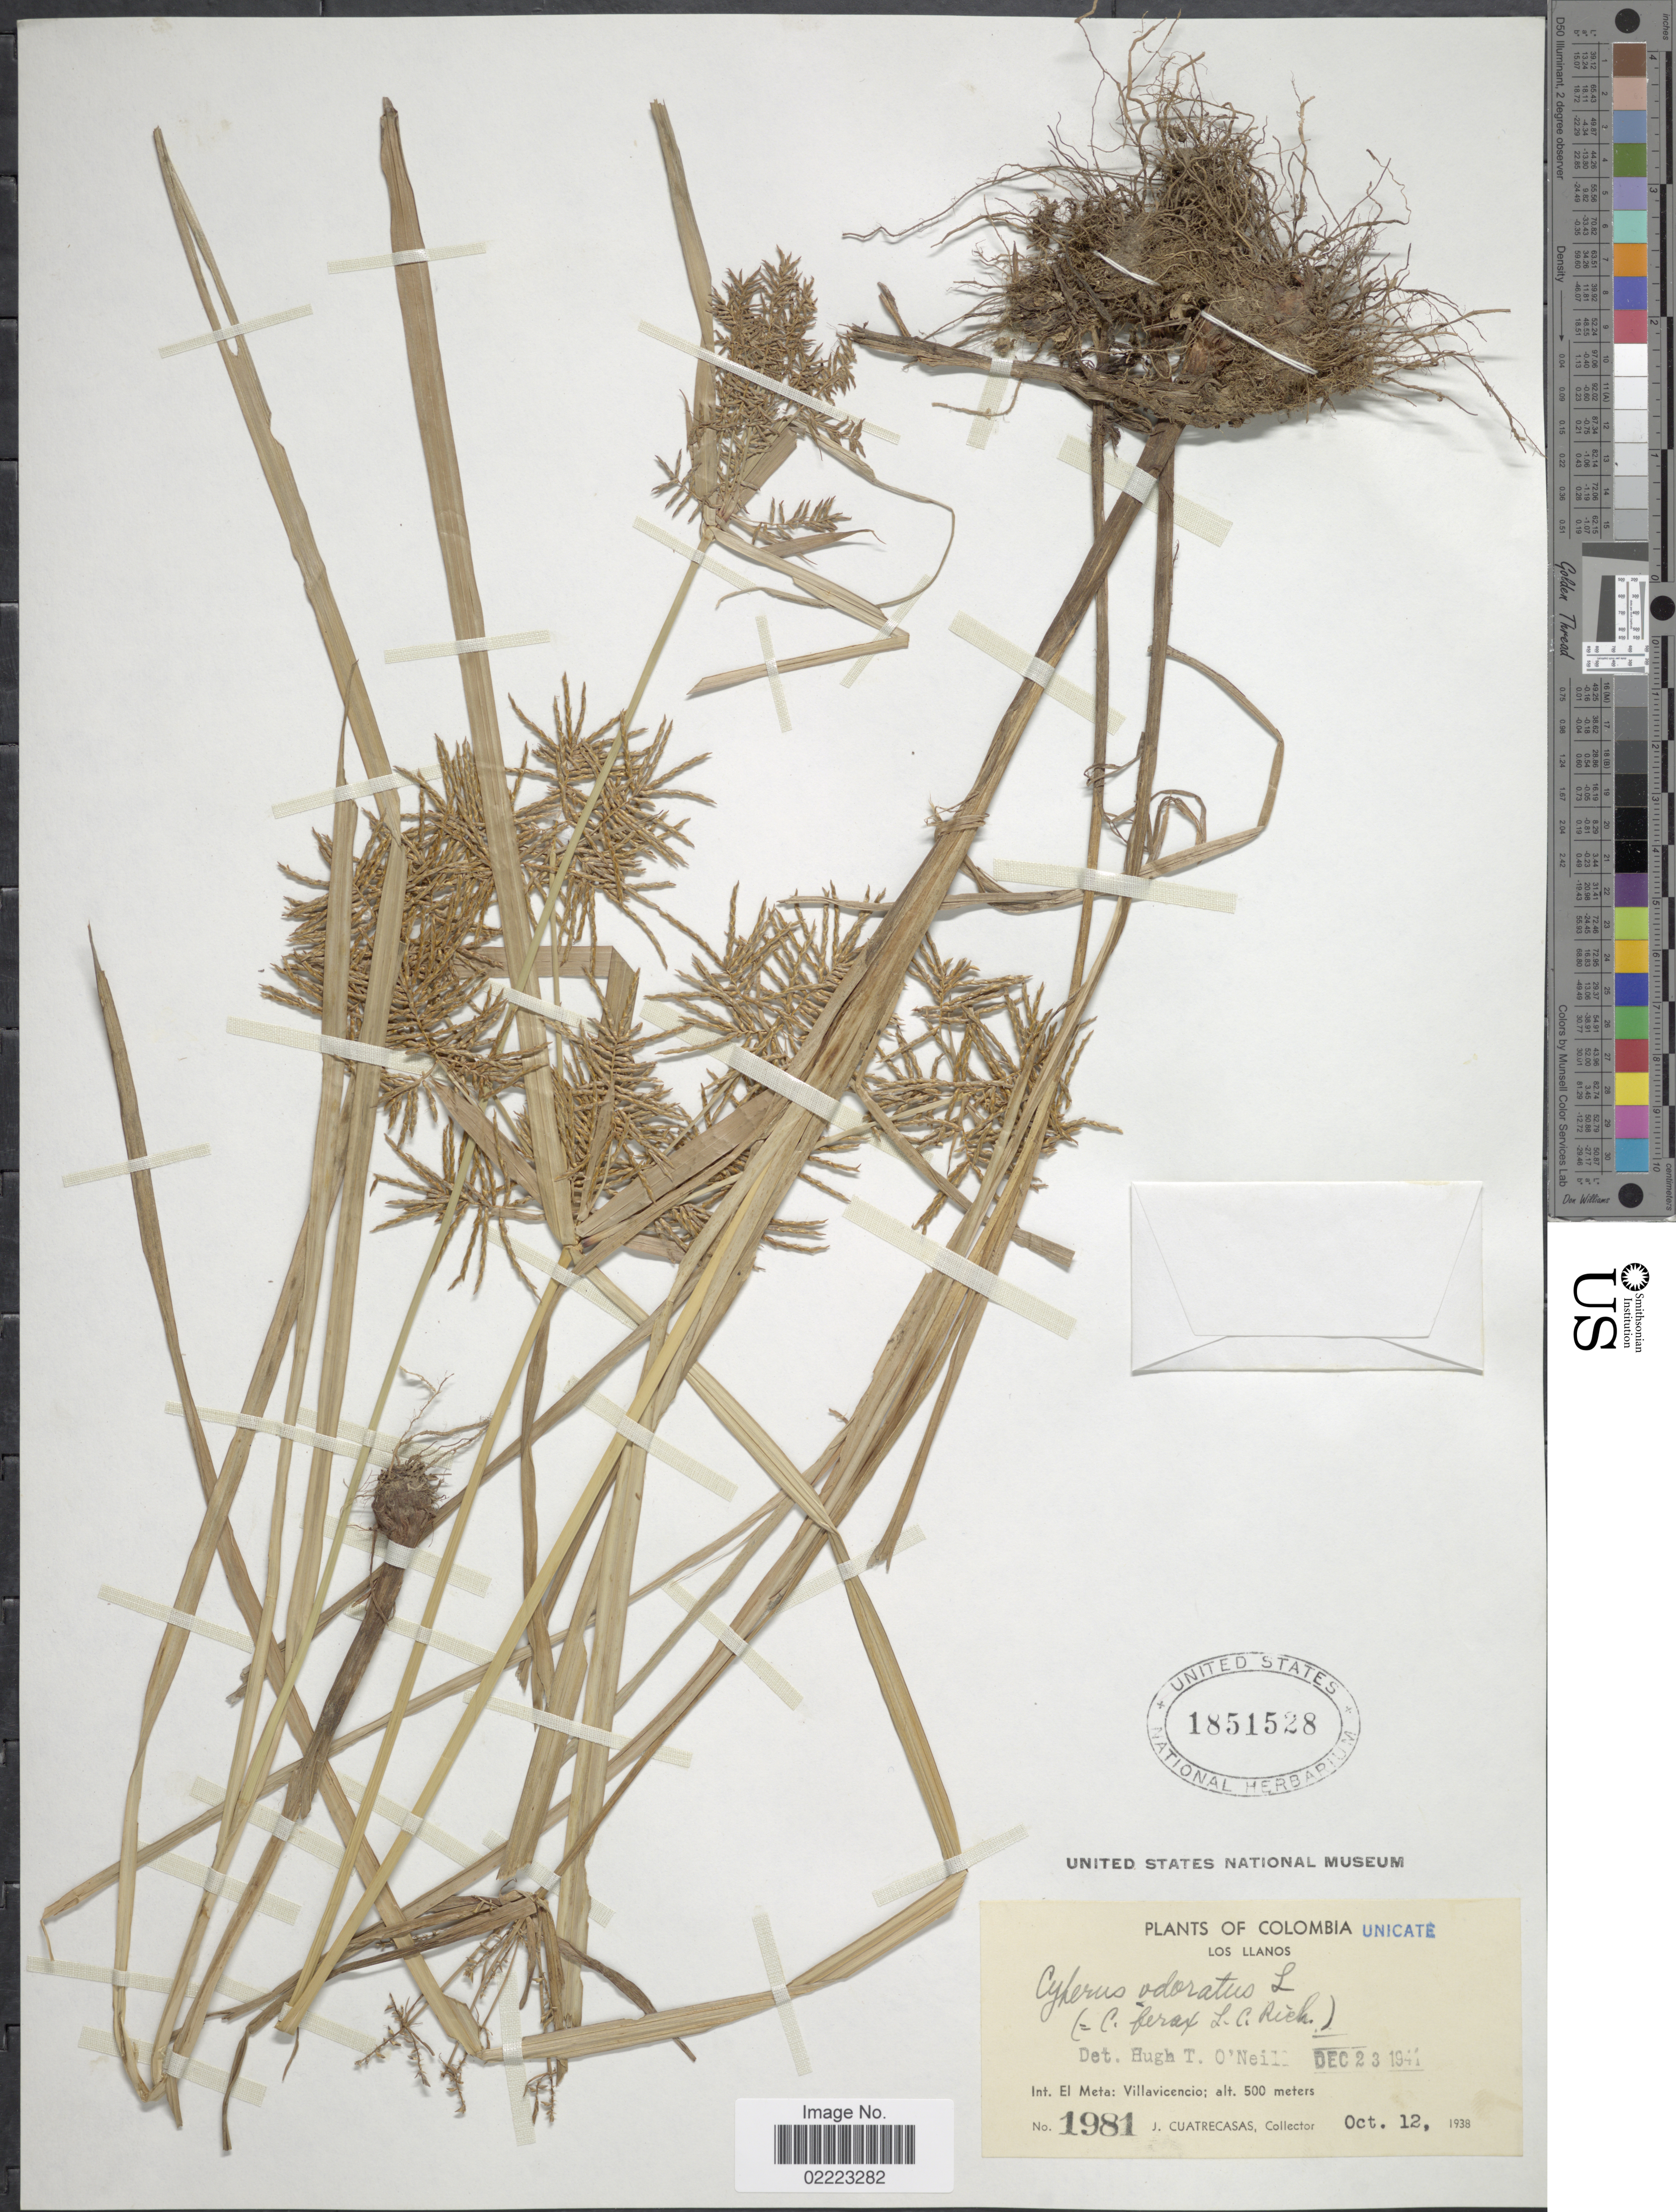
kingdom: Plantae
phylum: Tracheophyta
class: Liliopsida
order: Poales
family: Cyperaceae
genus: Cyperus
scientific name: Cyperus odoratus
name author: L.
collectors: J. Cuatrecasas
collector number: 1981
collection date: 1938-10-12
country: Colombia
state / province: Meta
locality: Los Llanos. Int. El Meta: Villavicencio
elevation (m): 500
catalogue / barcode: US 1851528